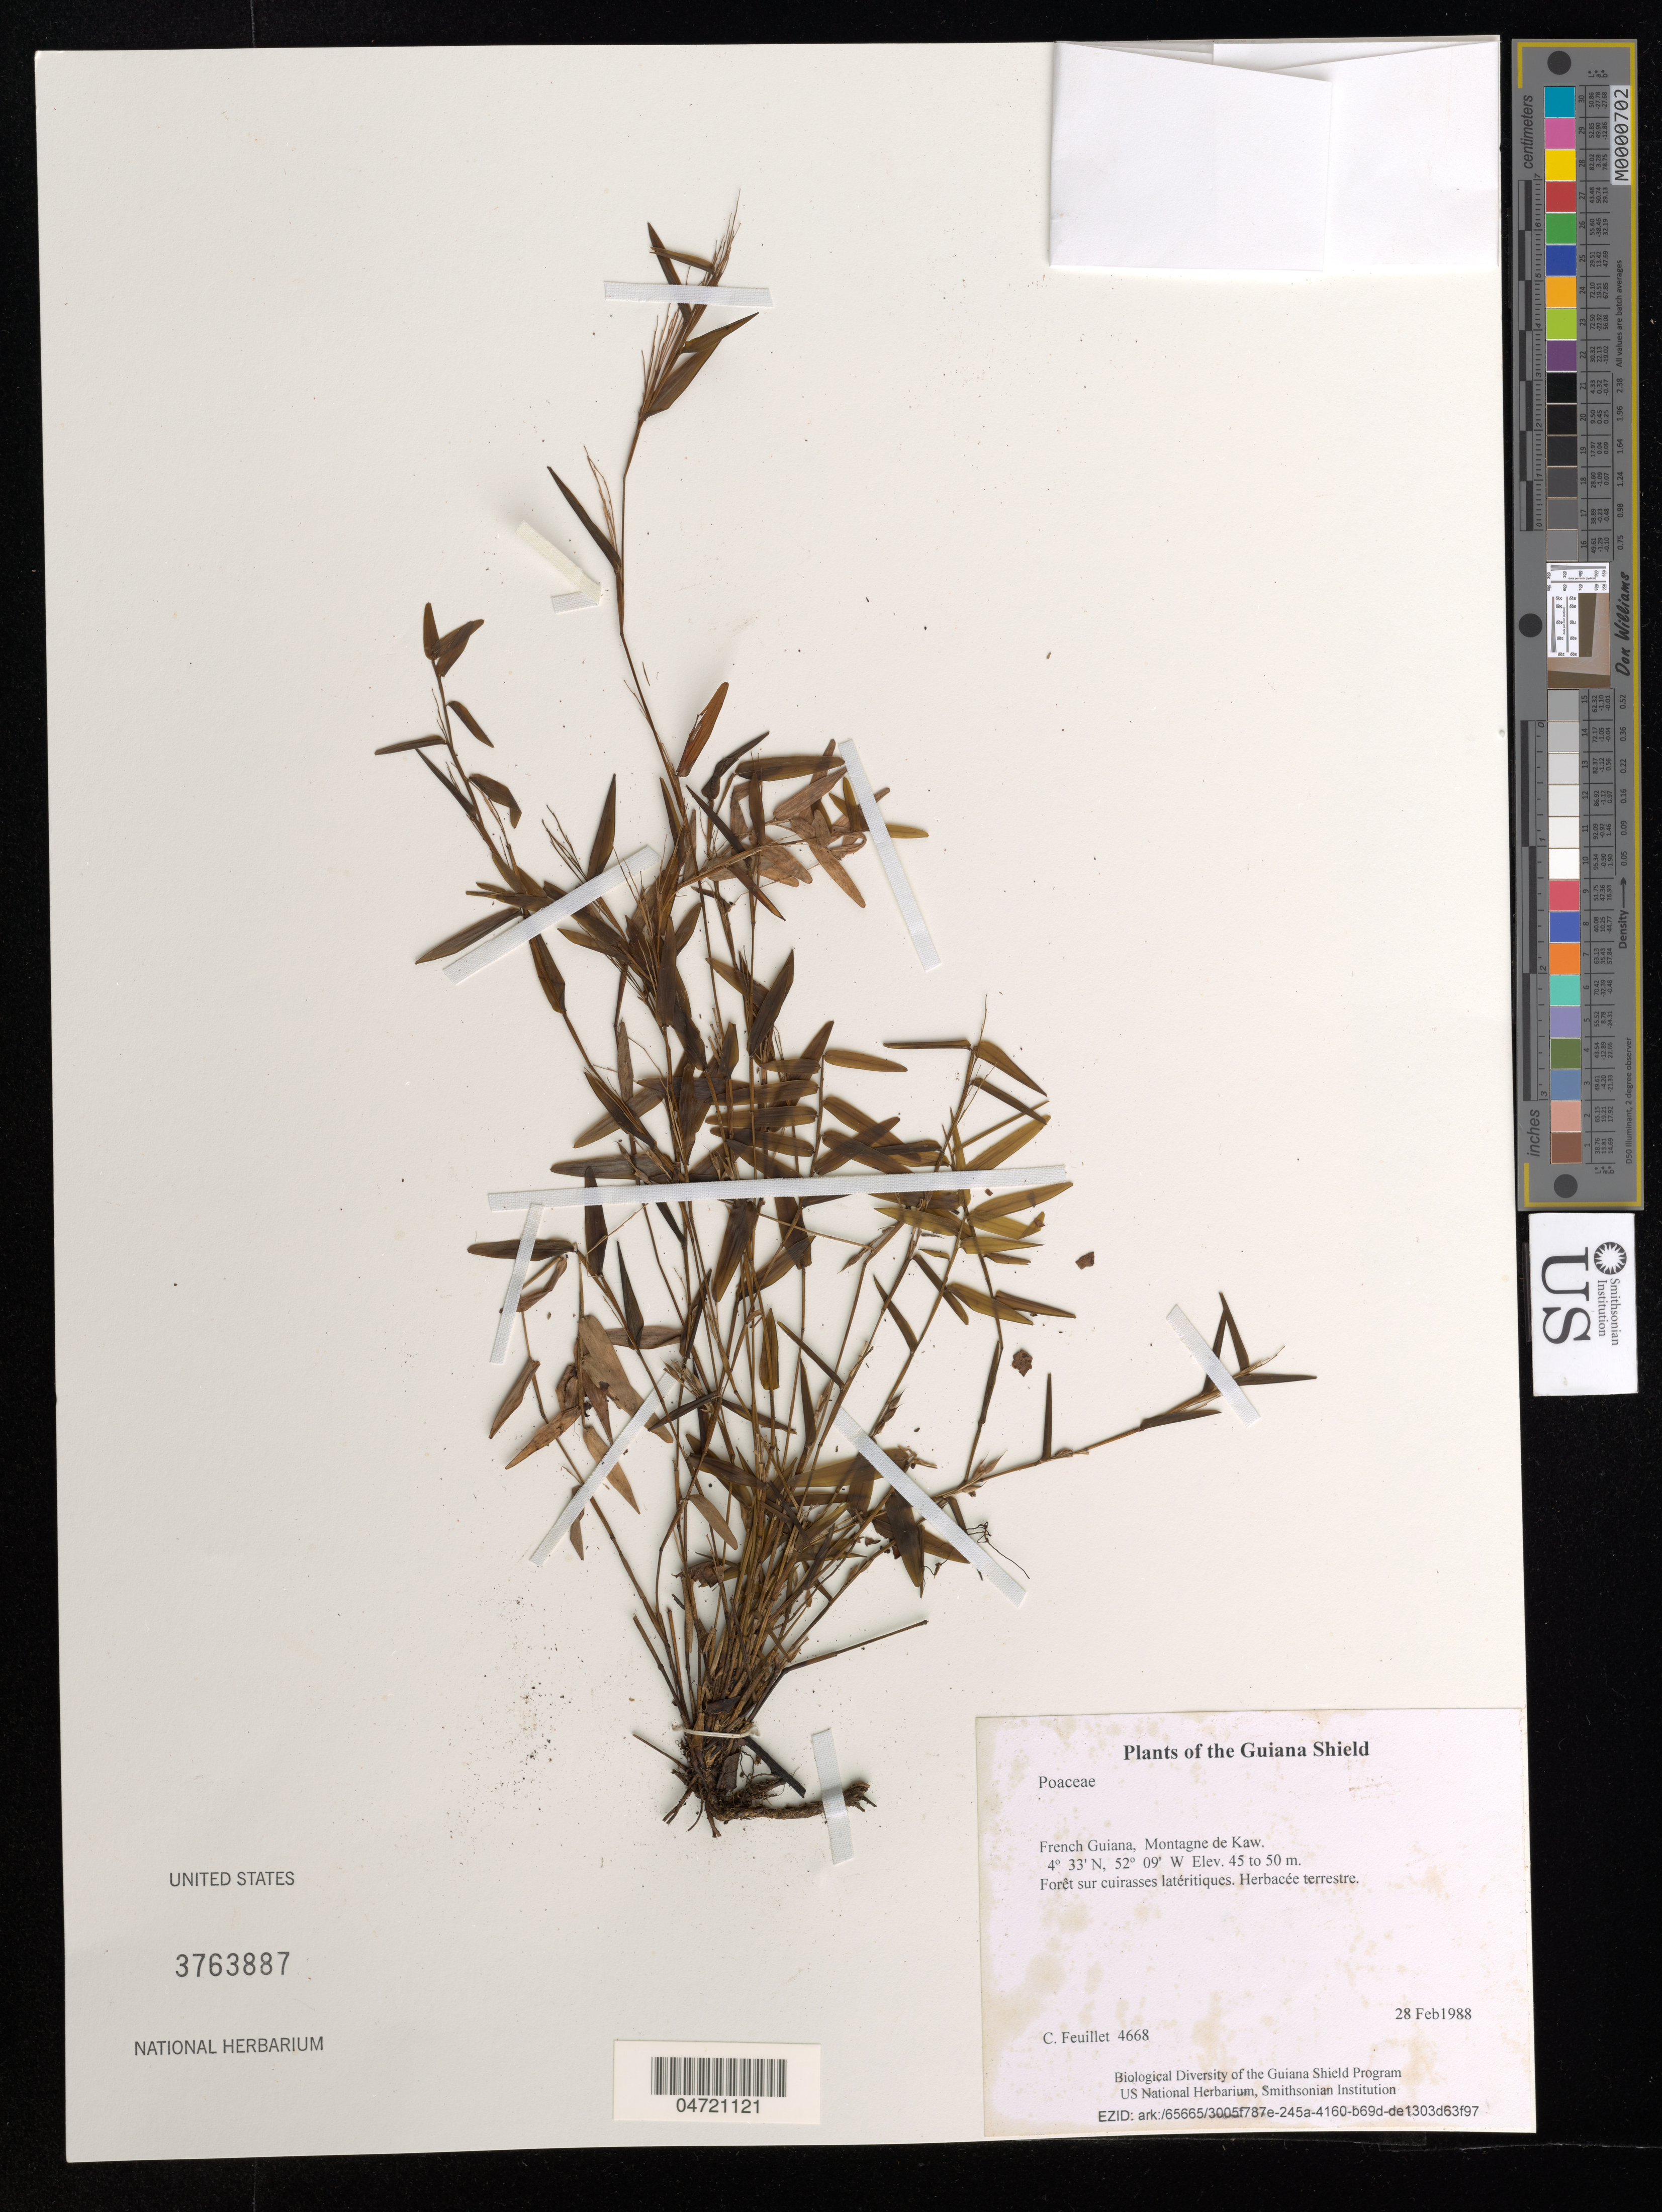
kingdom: Plantae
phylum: Tracheophyta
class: Liliopsida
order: Poales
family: Poaceae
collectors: C. Feuillet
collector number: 4668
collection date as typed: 28 Feb1988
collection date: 1988-02-28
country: French Guiana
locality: Montagne de Kaw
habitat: Forêt sur cuirasses latéritiques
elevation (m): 45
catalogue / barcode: US 3763887